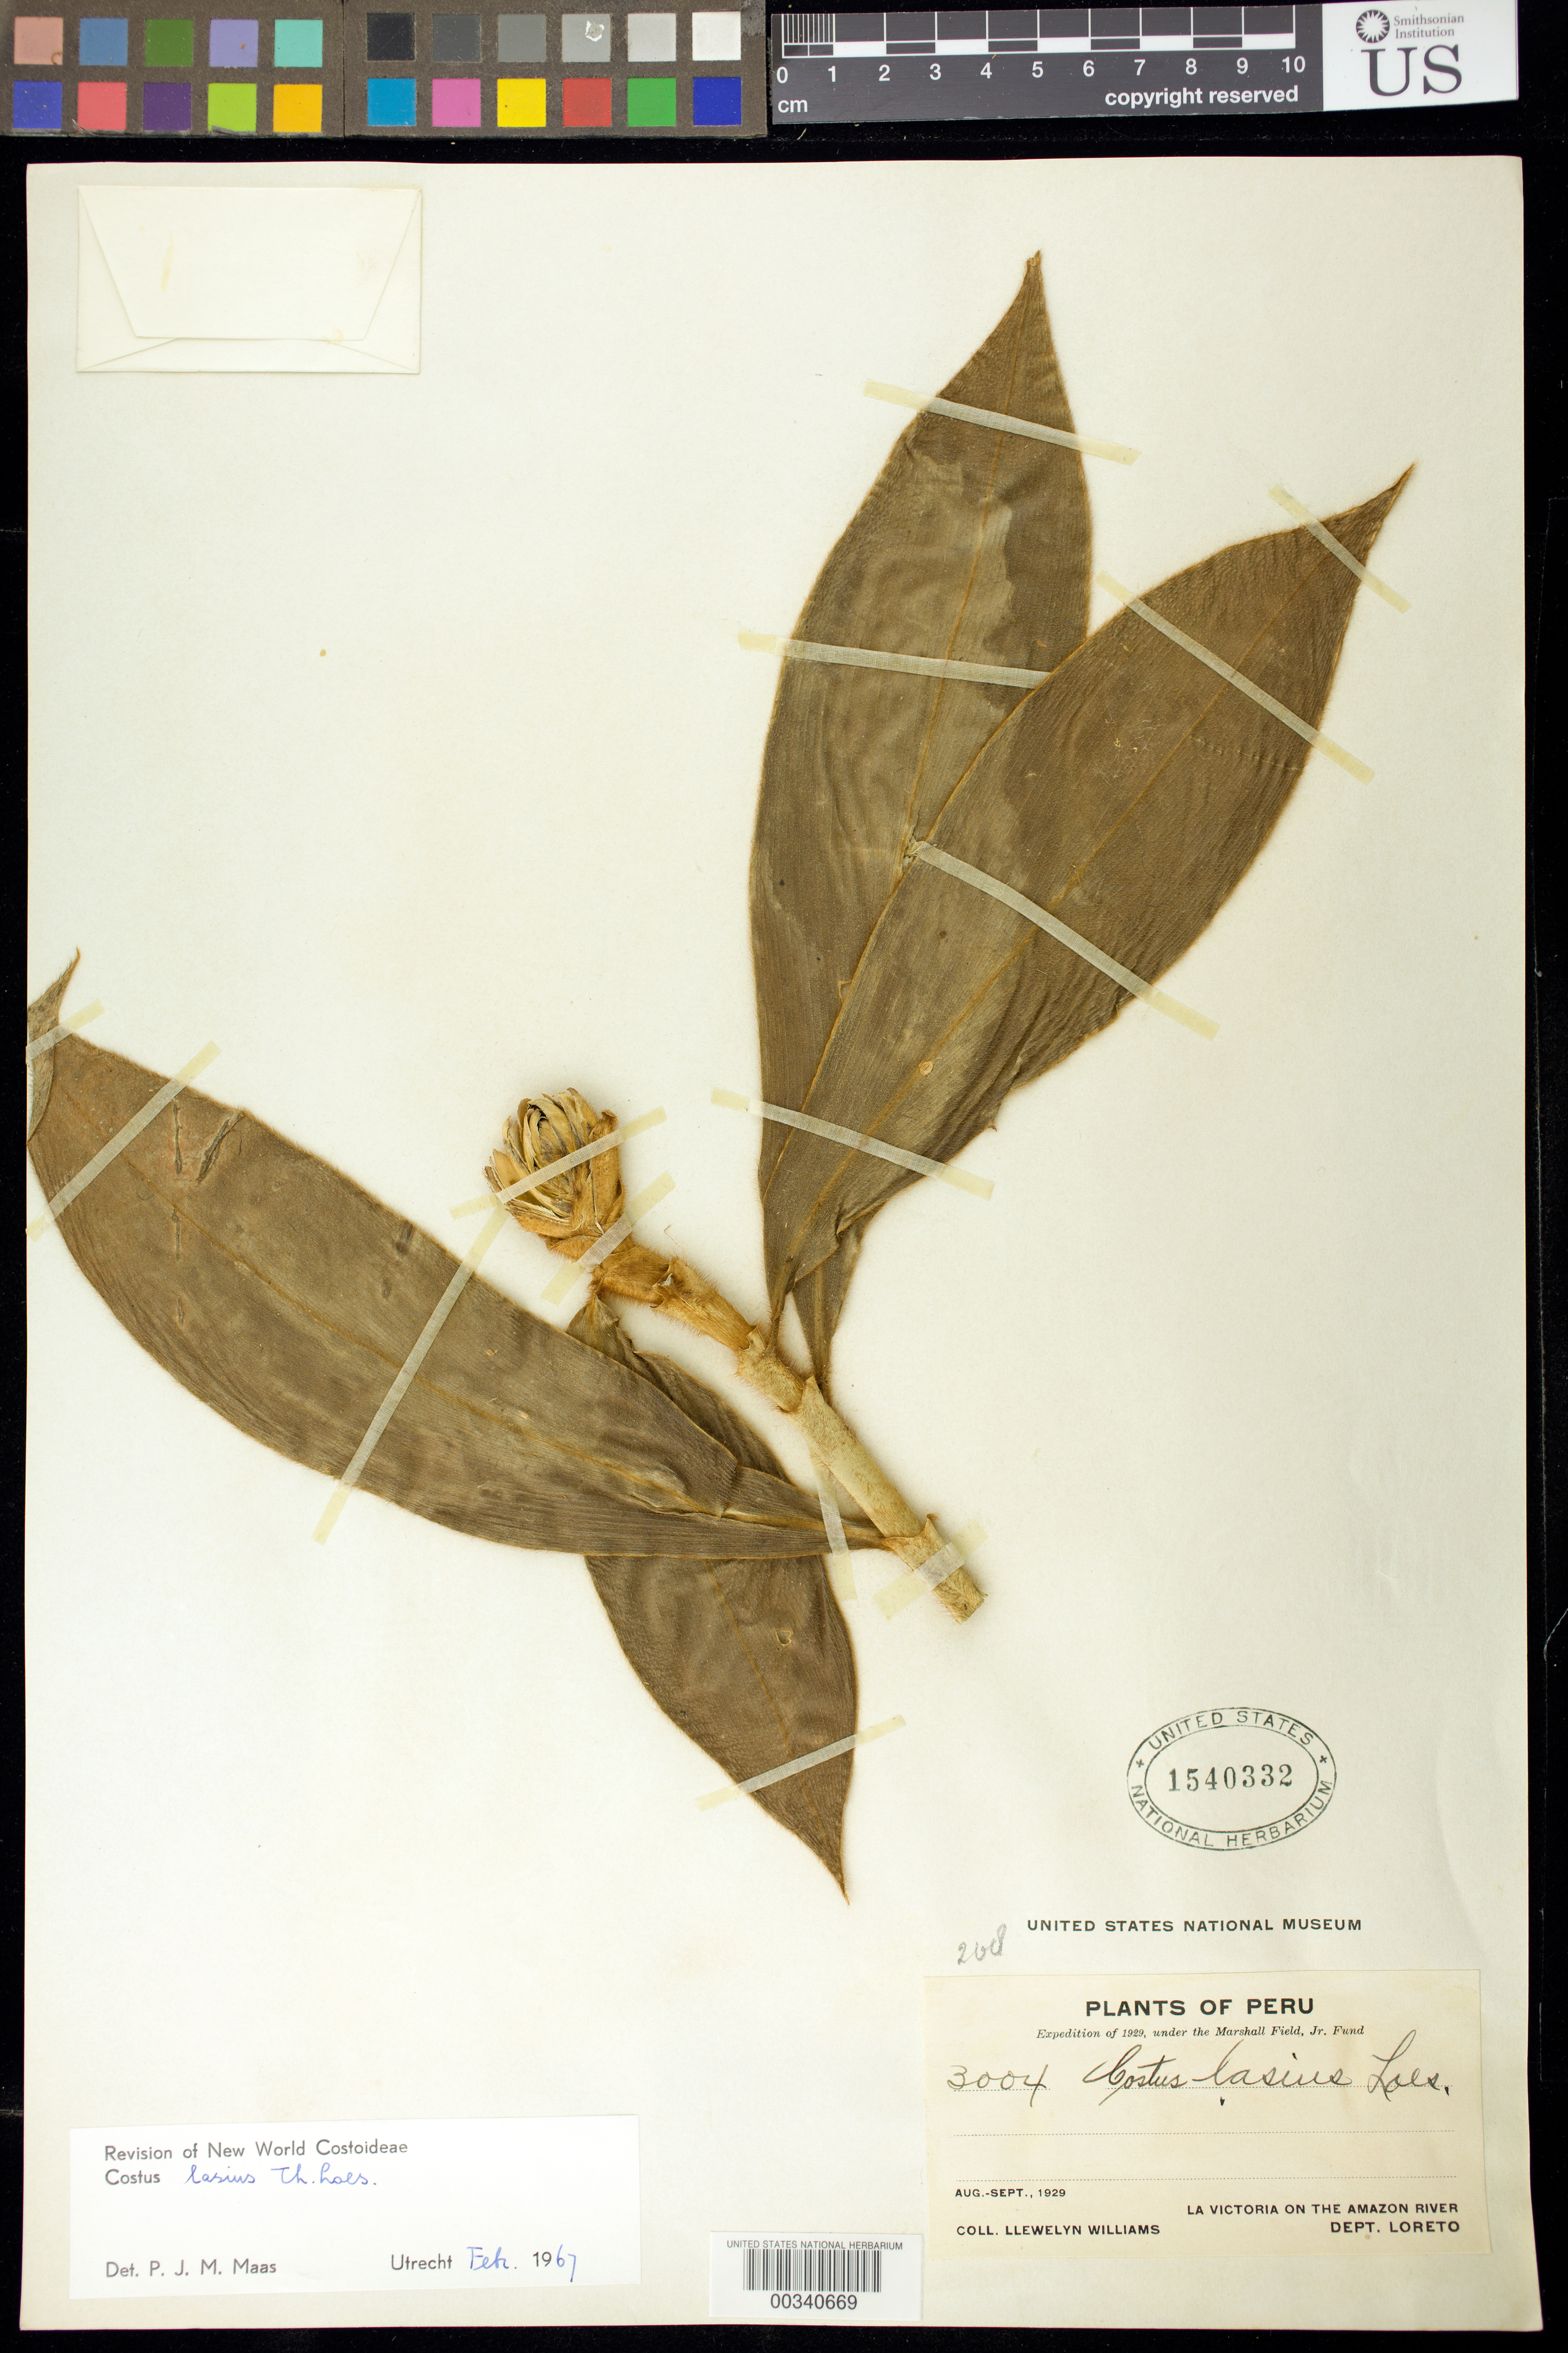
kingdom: Plantae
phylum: Tracheophyta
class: Liliopsida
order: Zingiberales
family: Costaceae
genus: Costus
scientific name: Costus lasius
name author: Loes.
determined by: Maas, Paul J. M.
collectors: Ll. Williams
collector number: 3004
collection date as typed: Aug 1929 to -- Sep 1929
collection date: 1929-08/1929-09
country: Peru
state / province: Loreto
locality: La victoria on the amazon river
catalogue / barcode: US 1540332